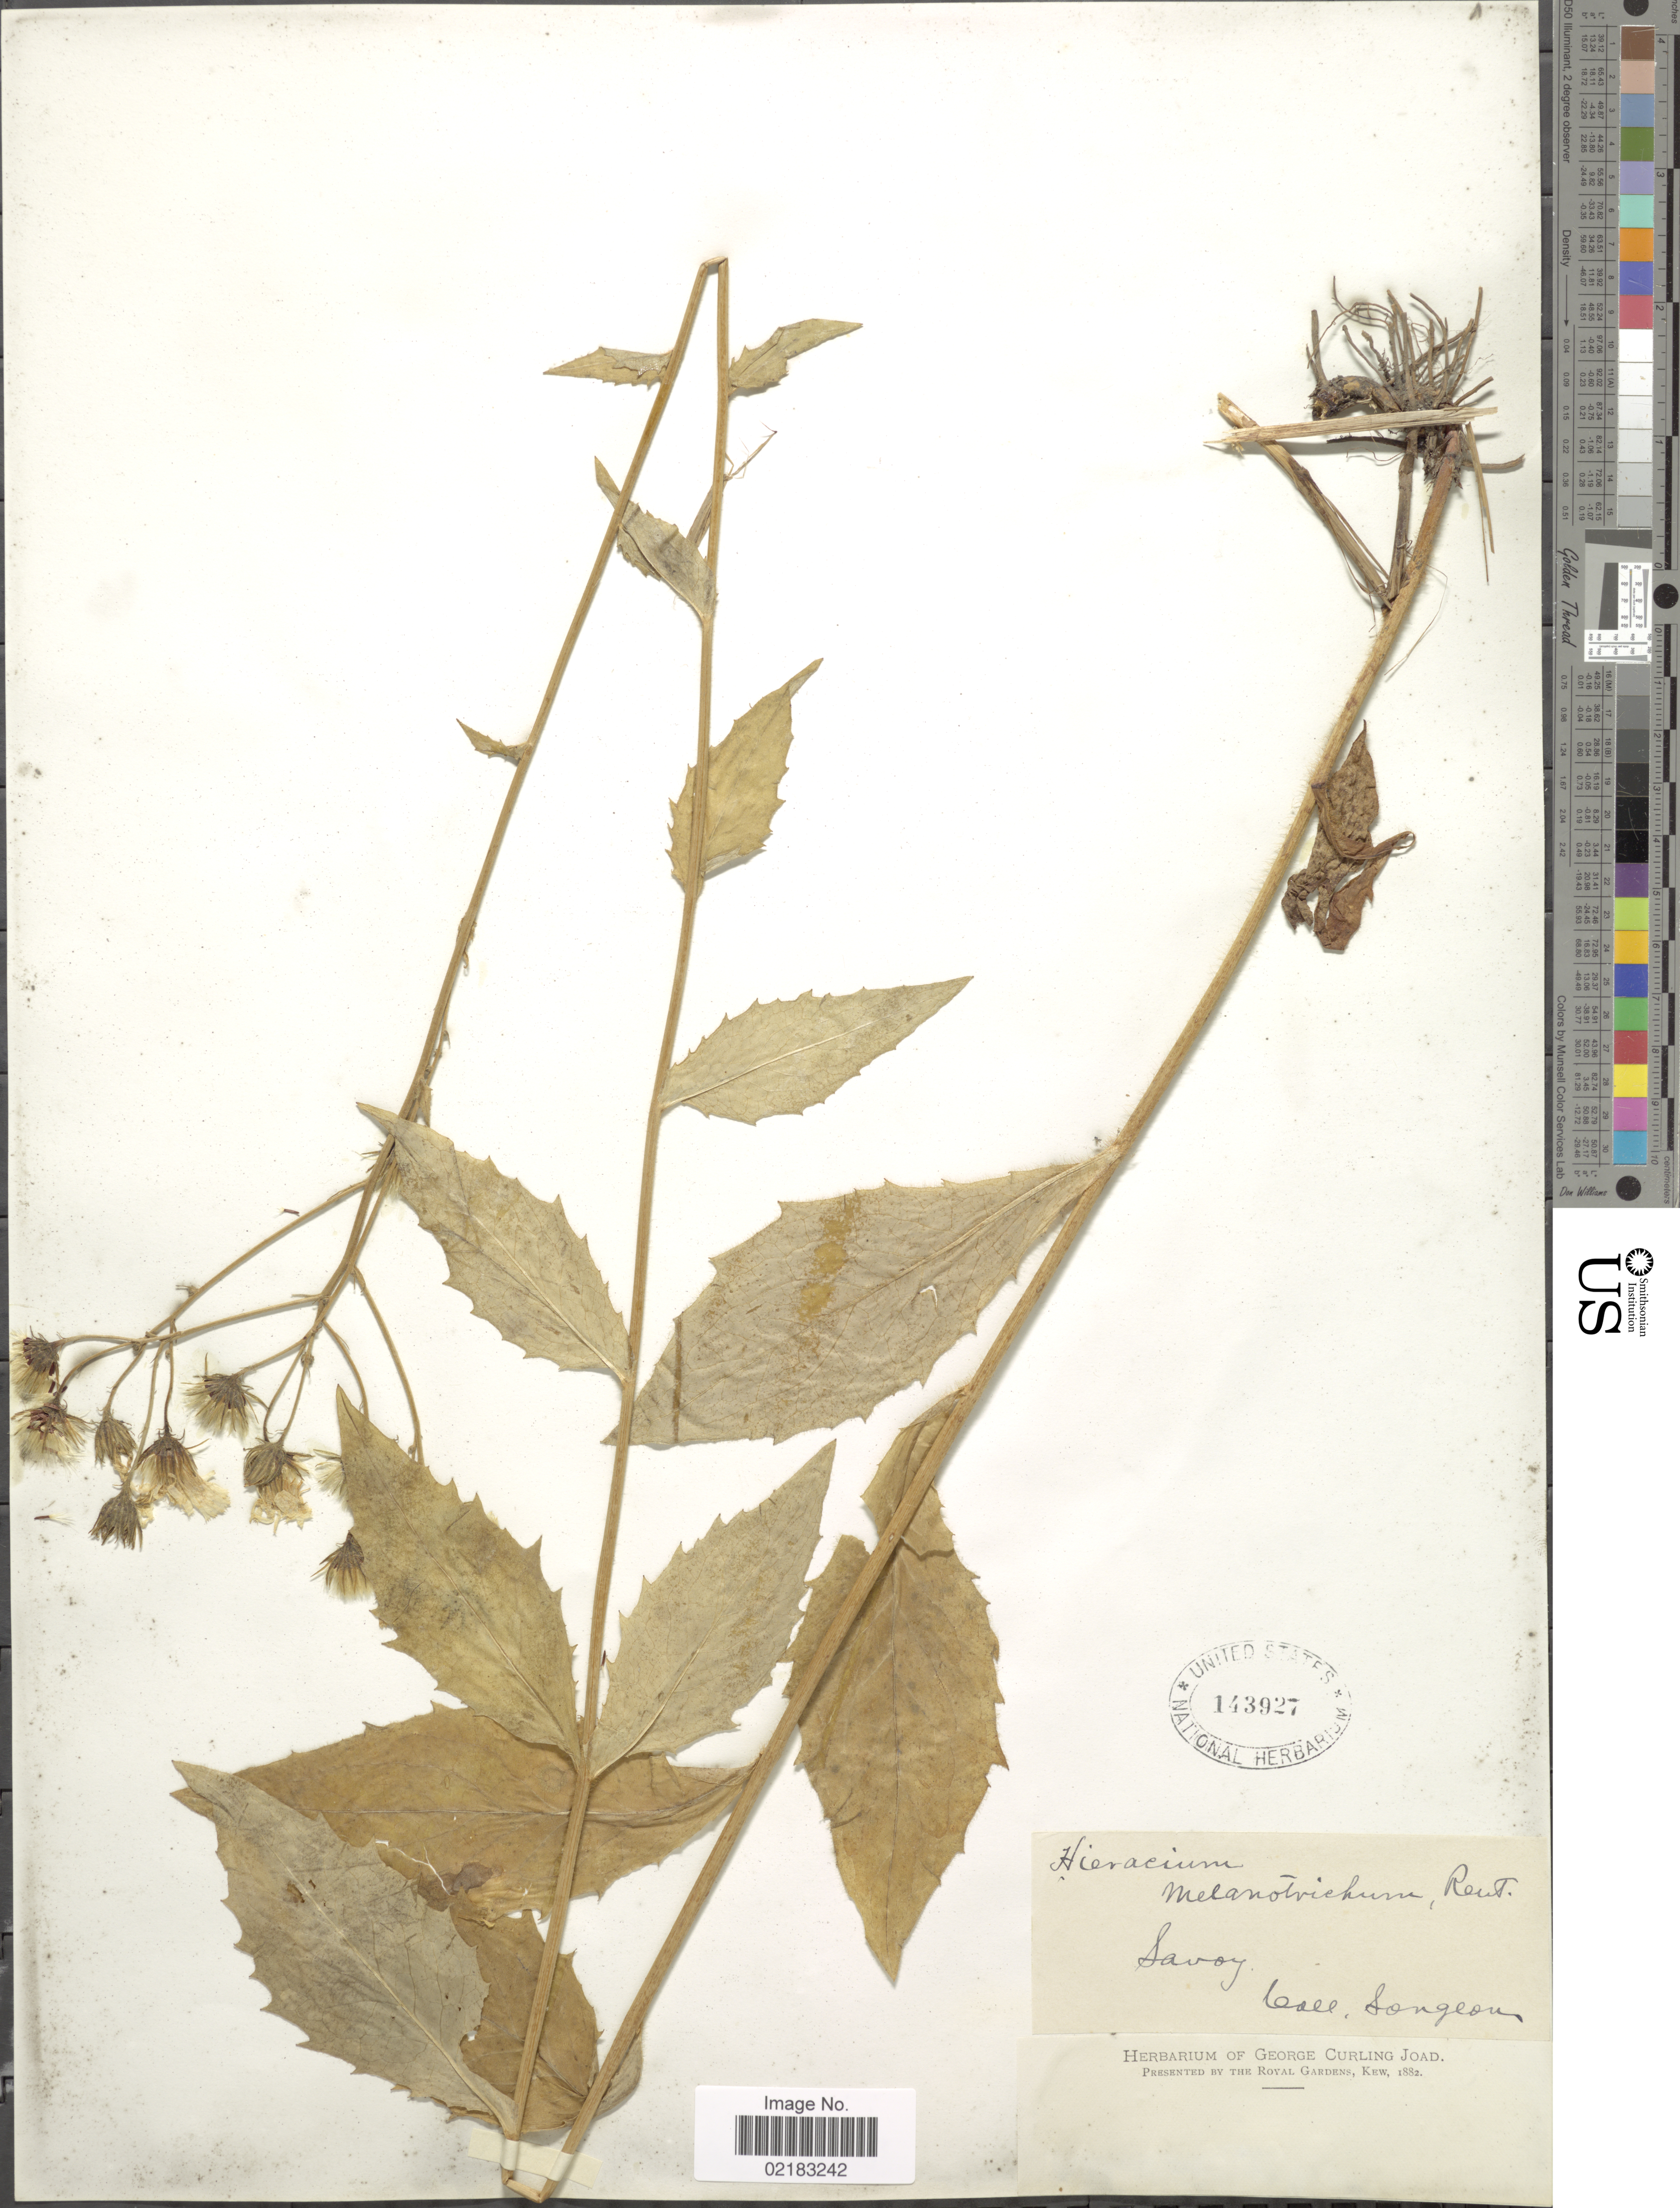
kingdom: Plantae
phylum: Tracheophyta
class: Magnoliopsida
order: Asterales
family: Asteraceae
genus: Hieracium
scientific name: Hieracium prenanthoides subsp. melanotrichum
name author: (A. Kern.) Zahn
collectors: A. Songeon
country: France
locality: Savoy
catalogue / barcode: US 143927